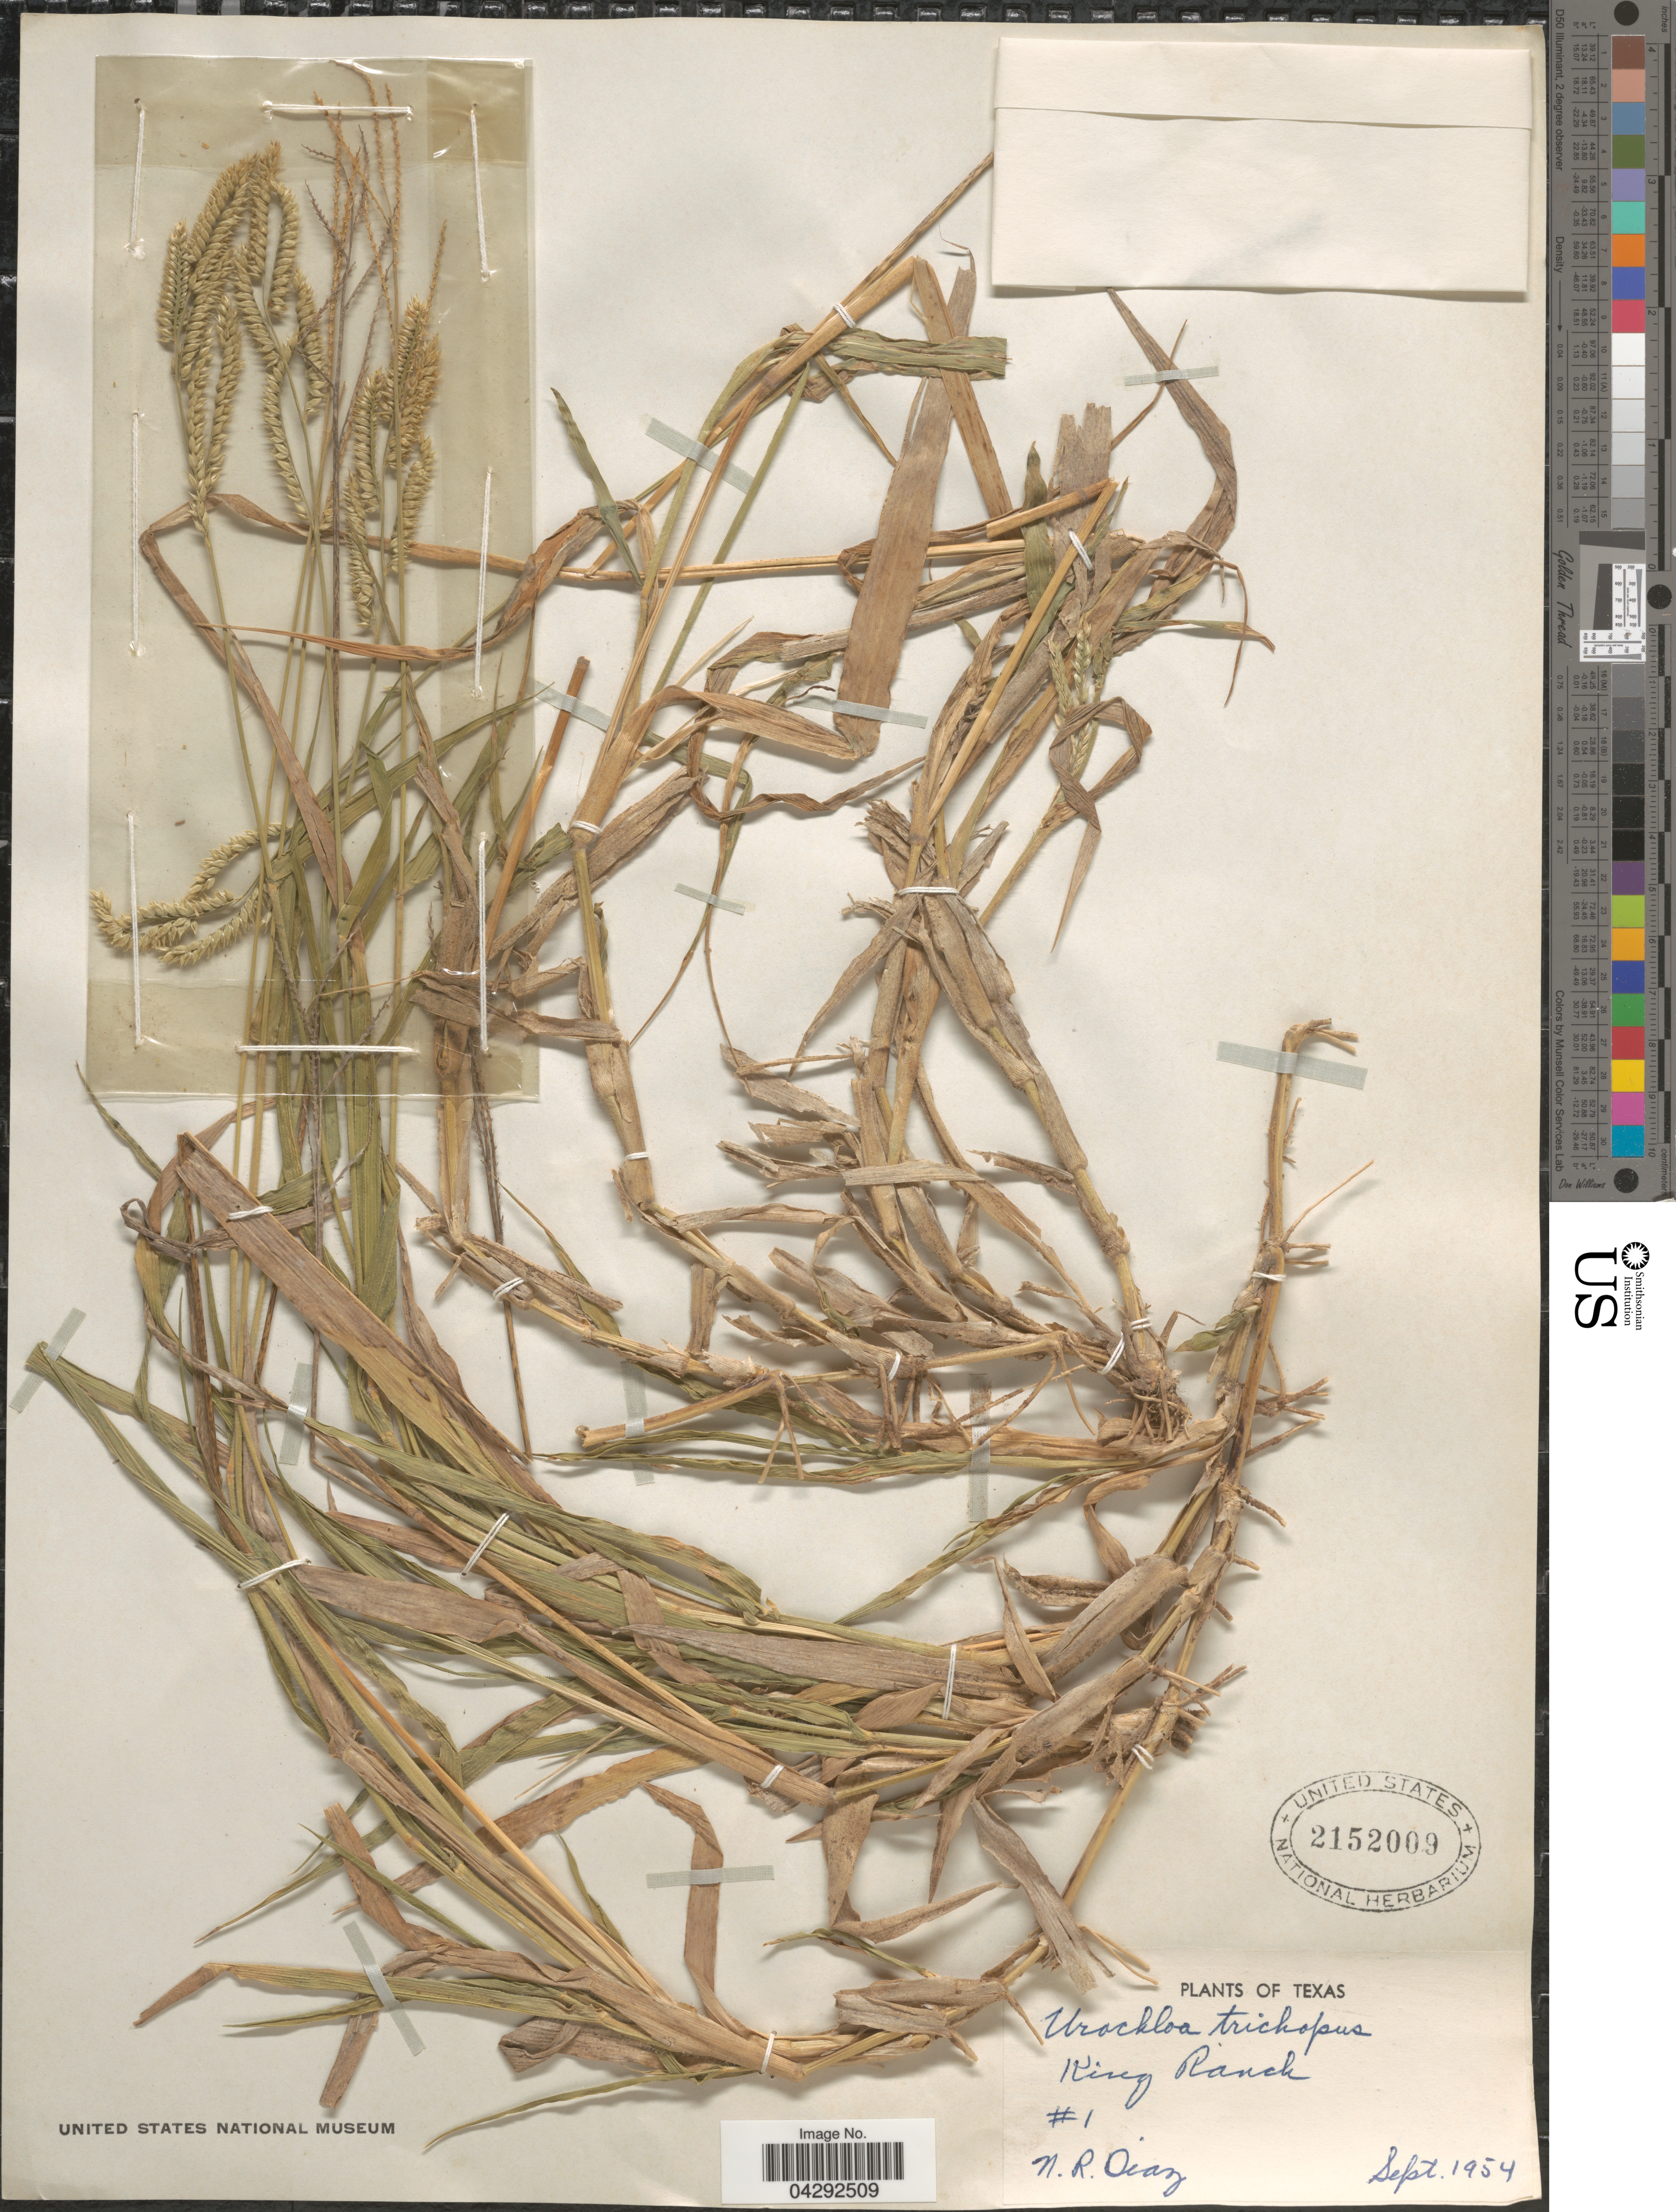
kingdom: Plantae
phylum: Tracheophyta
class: Liliopsida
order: Poales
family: Poaceae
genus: Urochloa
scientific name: Urochloa trichopus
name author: (Hochst.) Stapf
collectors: N. Diaz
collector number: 1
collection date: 1954-09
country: United States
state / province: Texas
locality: King Ranch.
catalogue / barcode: US 2152009